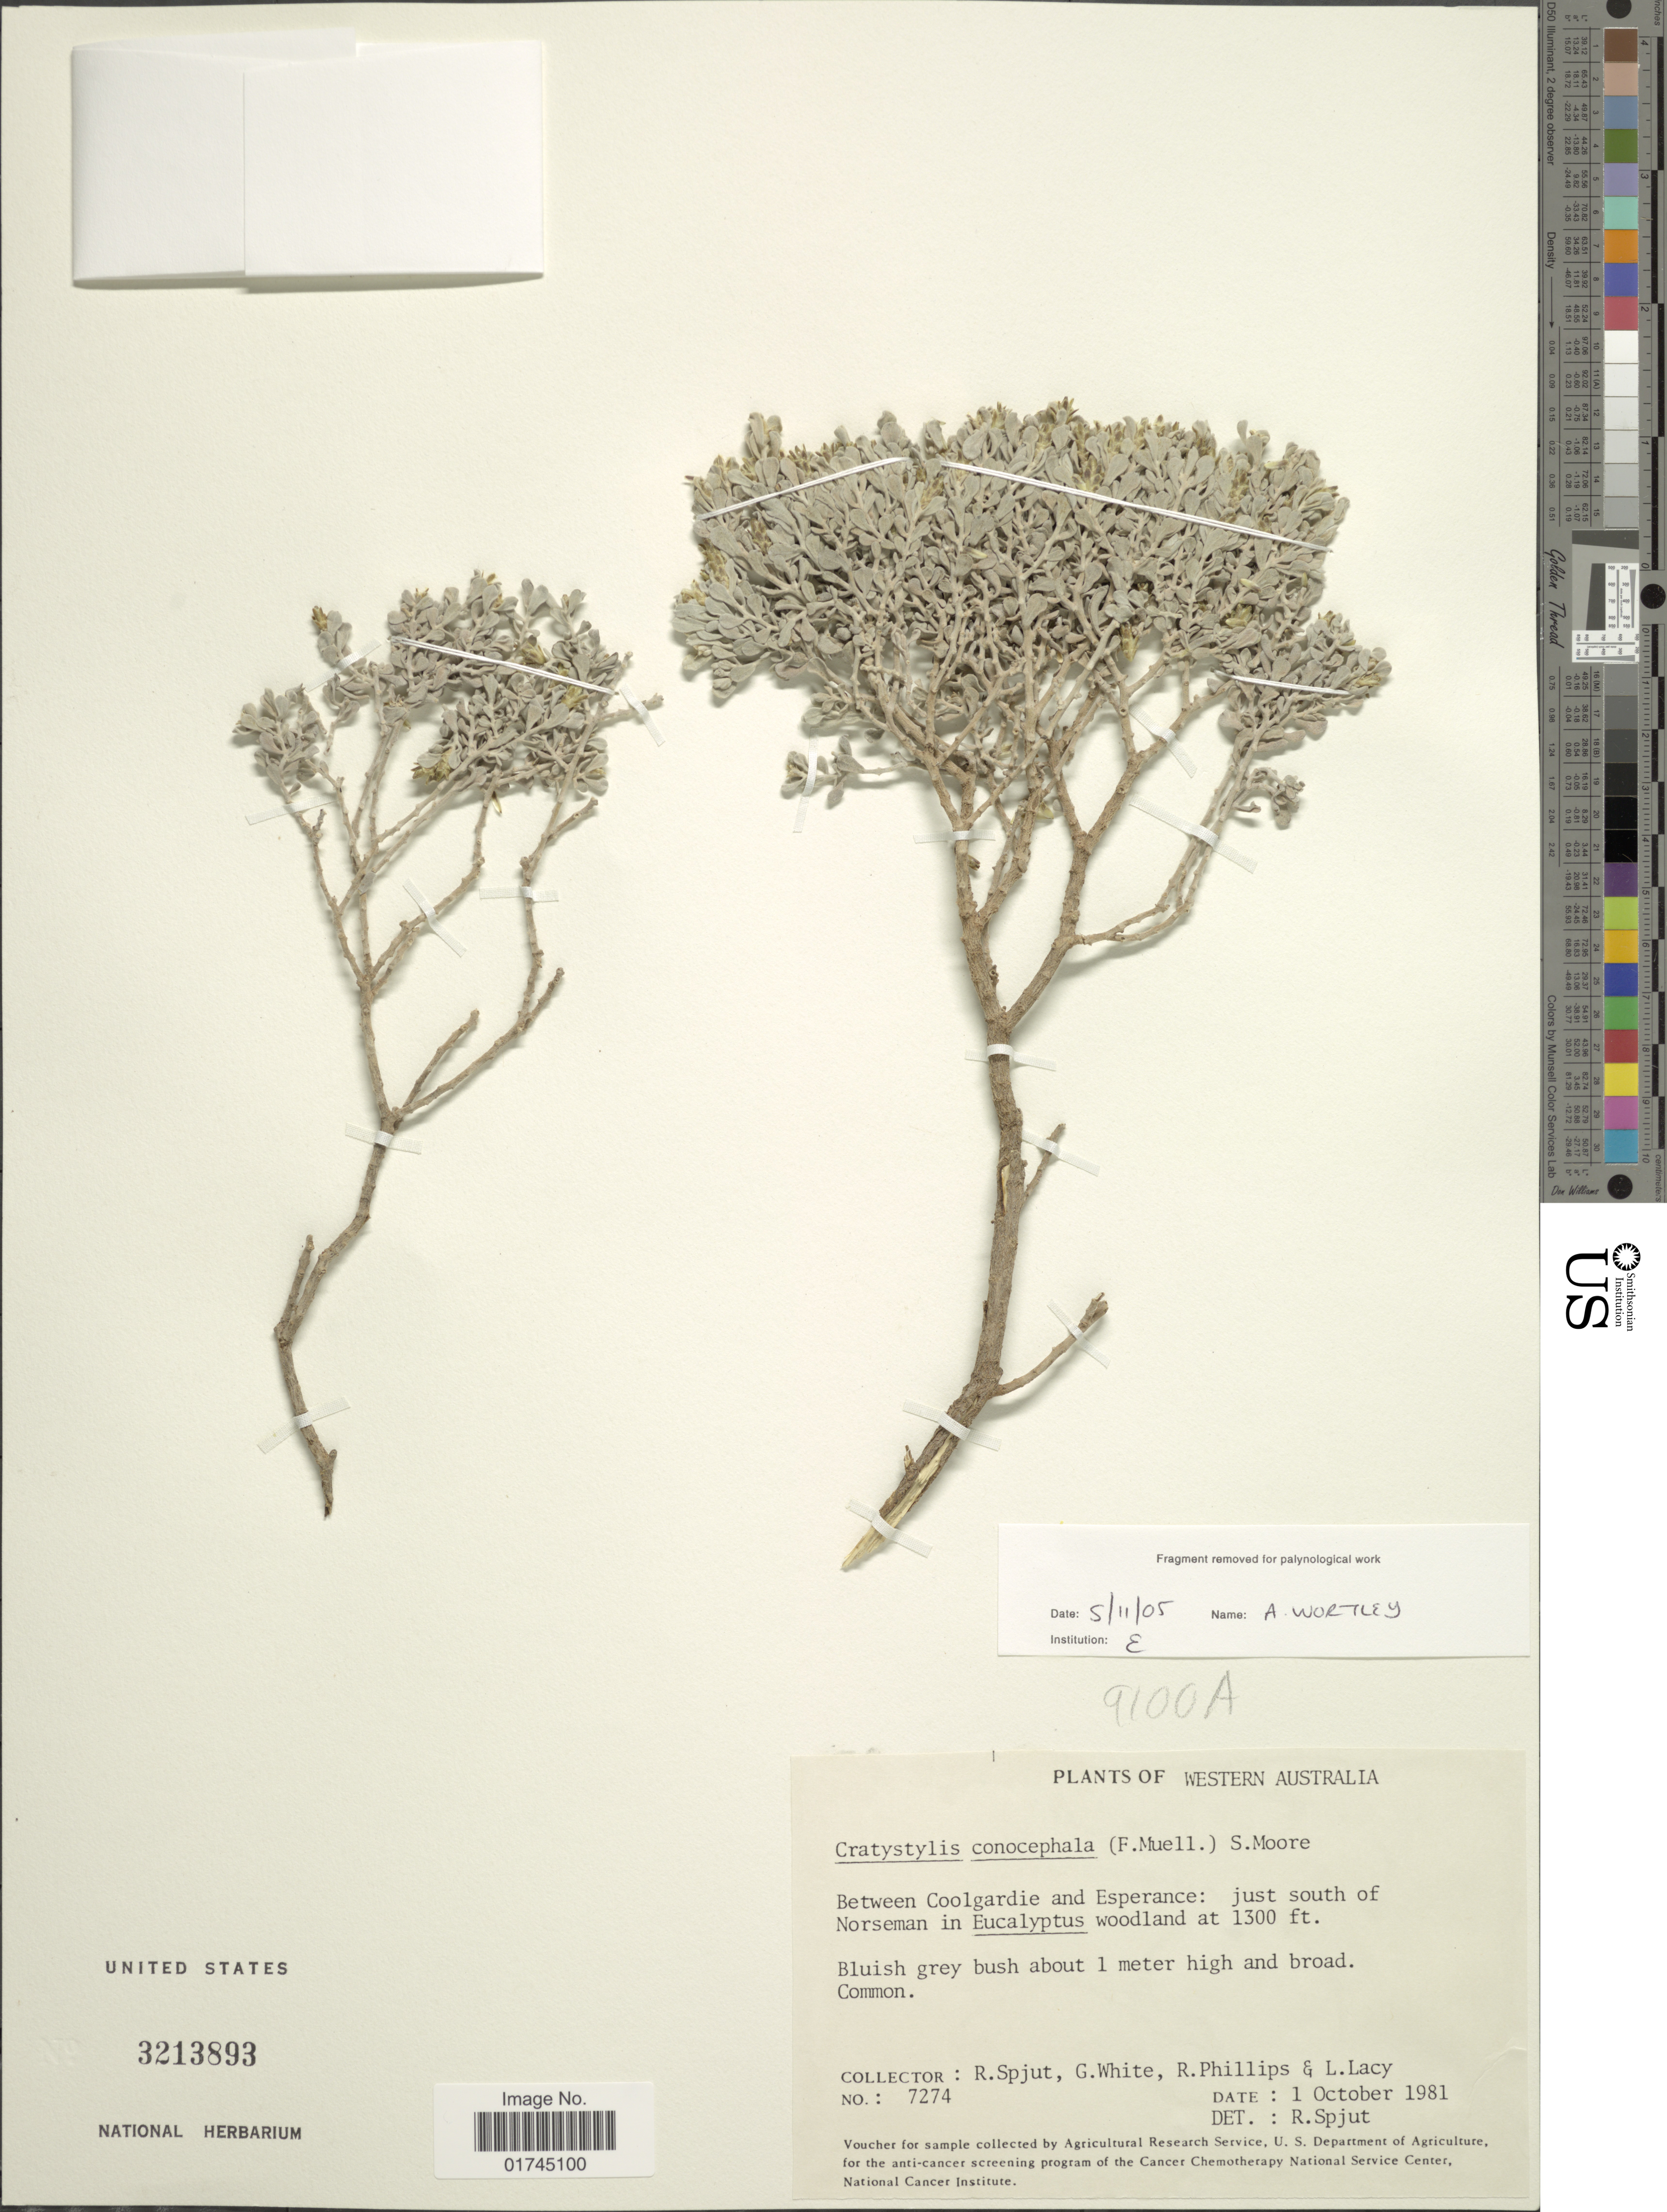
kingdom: Plantae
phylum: Tracheophyta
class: Magnoliopsida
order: Asterales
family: Asteraceae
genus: Cratystylis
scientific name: Cratystylis conocephala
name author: (F. Muell.) S. Moore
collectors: R. Spjut, G. White, R. Phillips & L. Lacy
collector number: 7274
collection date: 1981-10-01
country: Australia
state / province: Western Australia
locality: Between Coolgardie and Esperance: just south of Norseman in Eucalyptus woodland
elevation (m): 396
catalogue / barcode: US 3213893